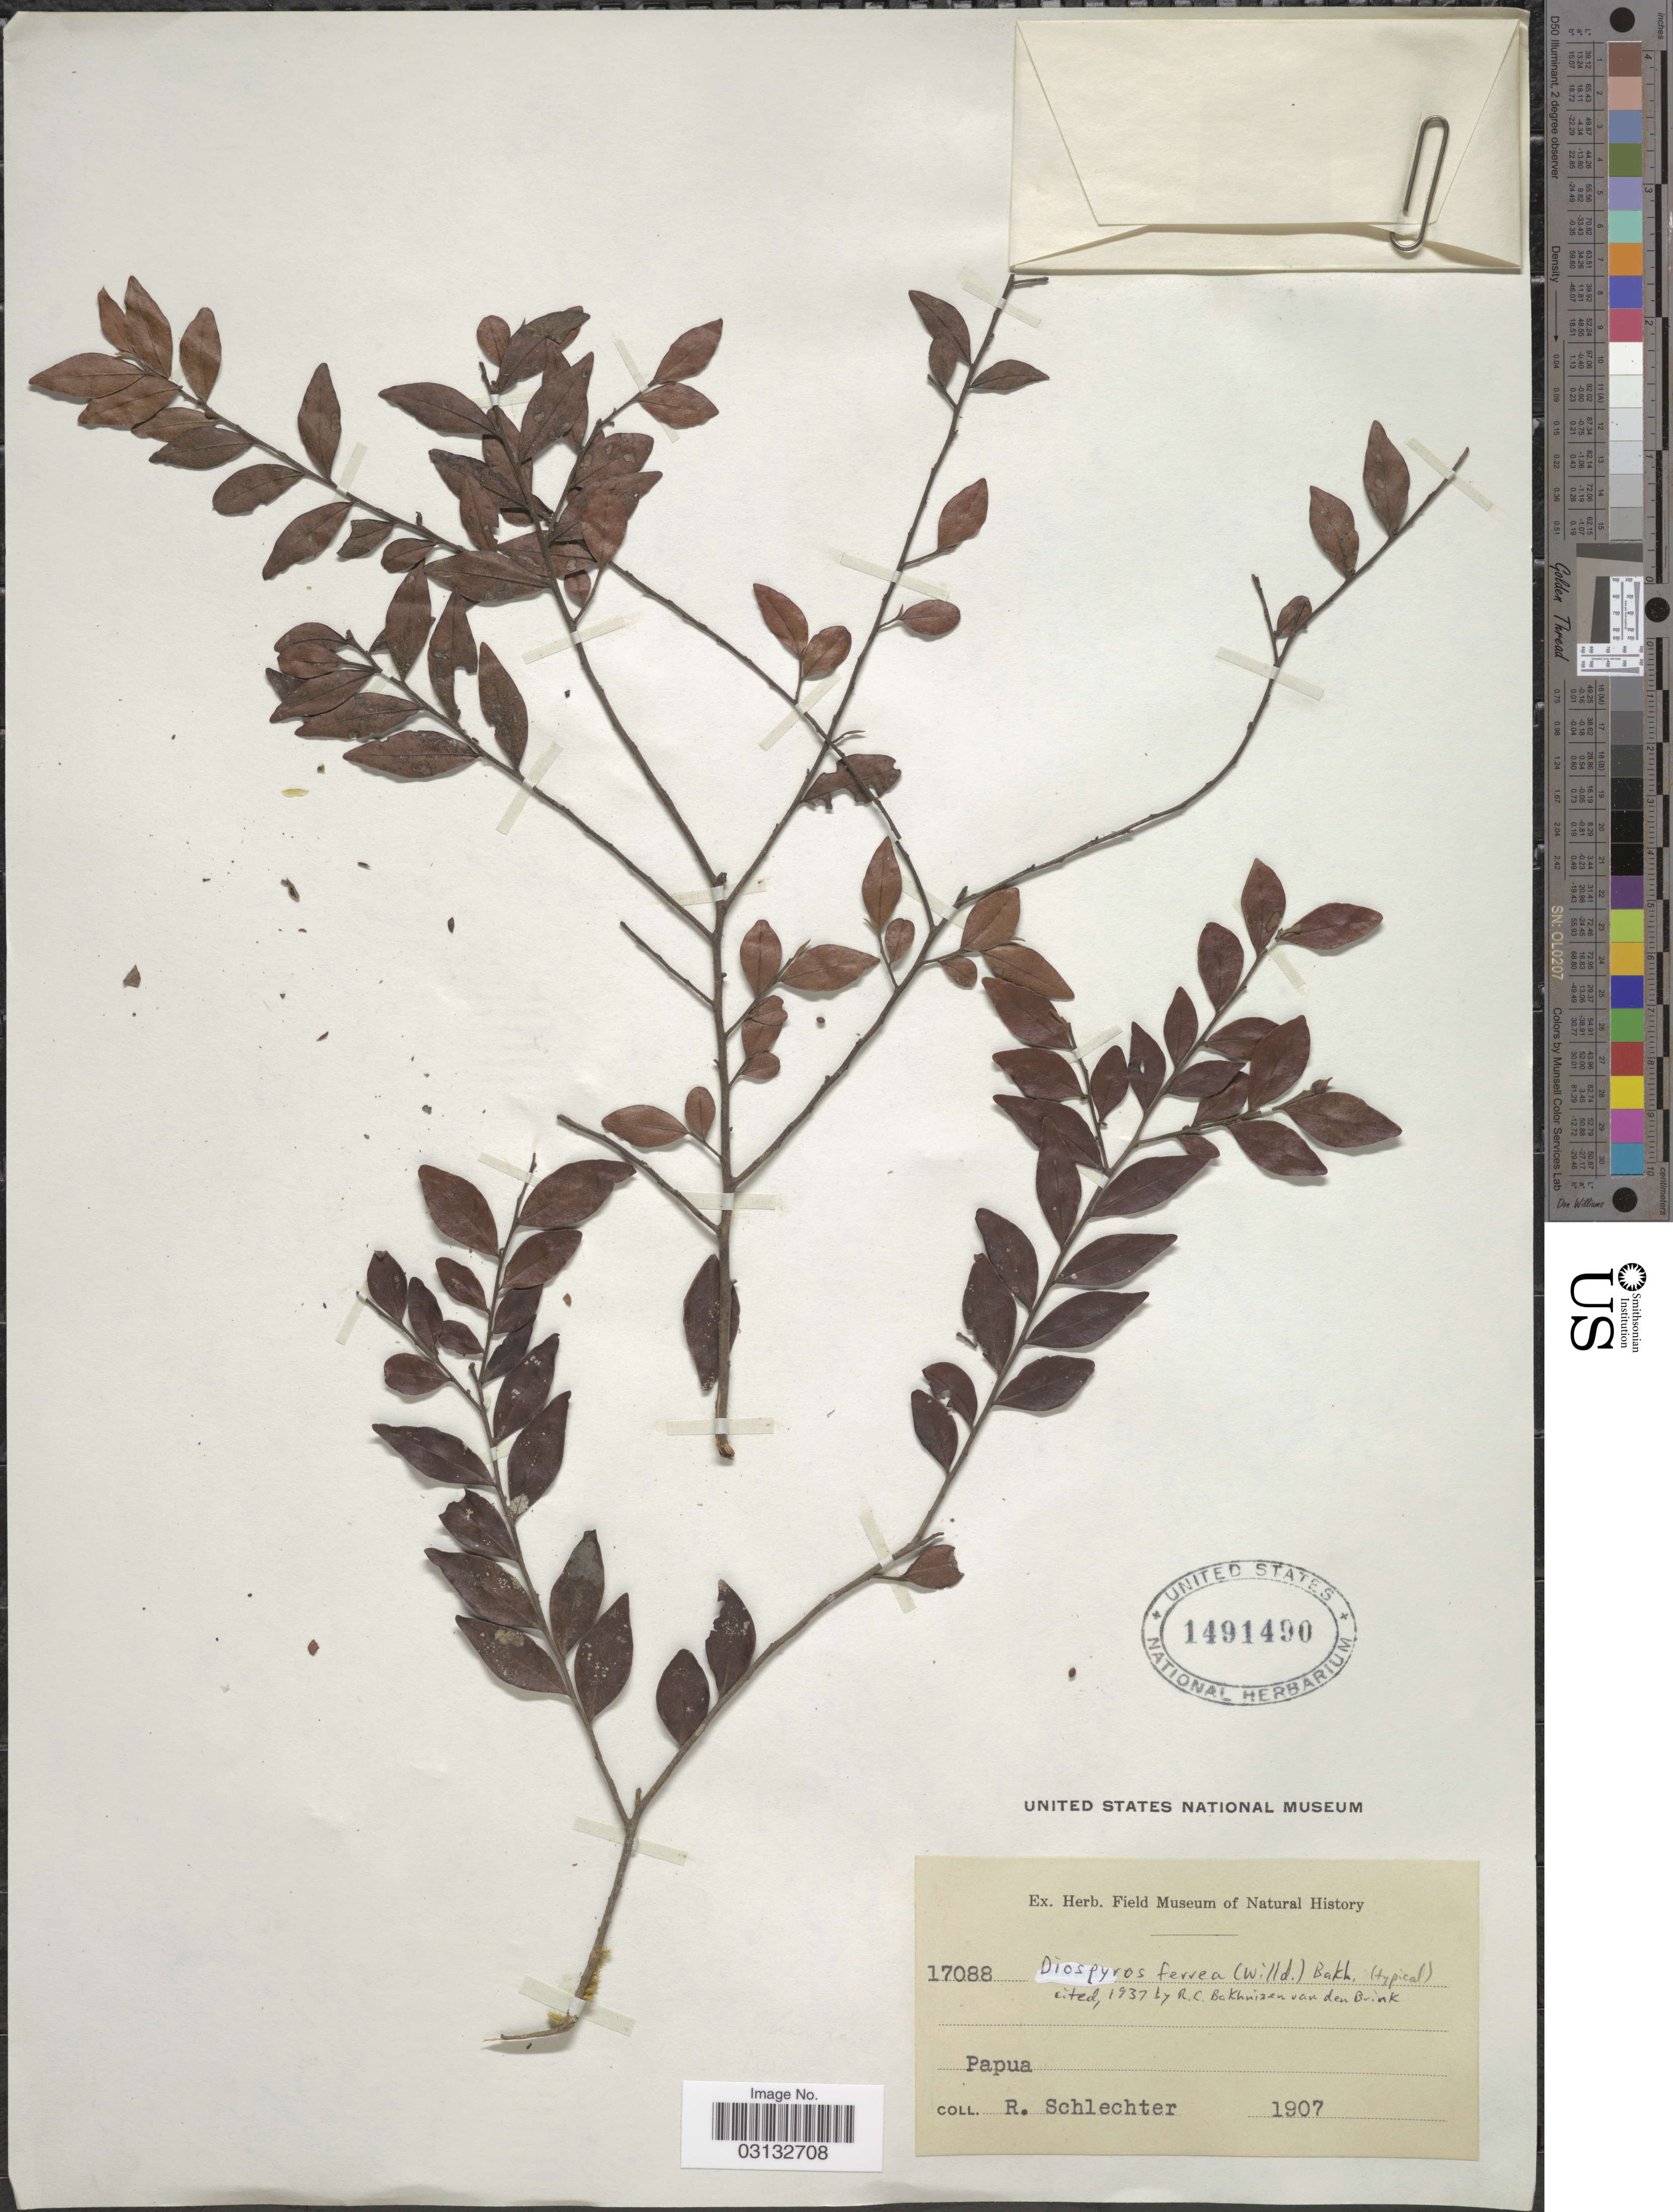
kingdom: Plantae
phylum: Tracheophyta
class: Magnoliopsida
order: Ericales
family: Ebenaceae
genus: Diospyros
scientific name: Diospyros ferrea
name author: (Willd.) Bakh.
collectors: F. R. R. Schlechter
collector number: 17088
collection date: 1907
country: Papua New Guinea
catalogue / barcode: US 1491490